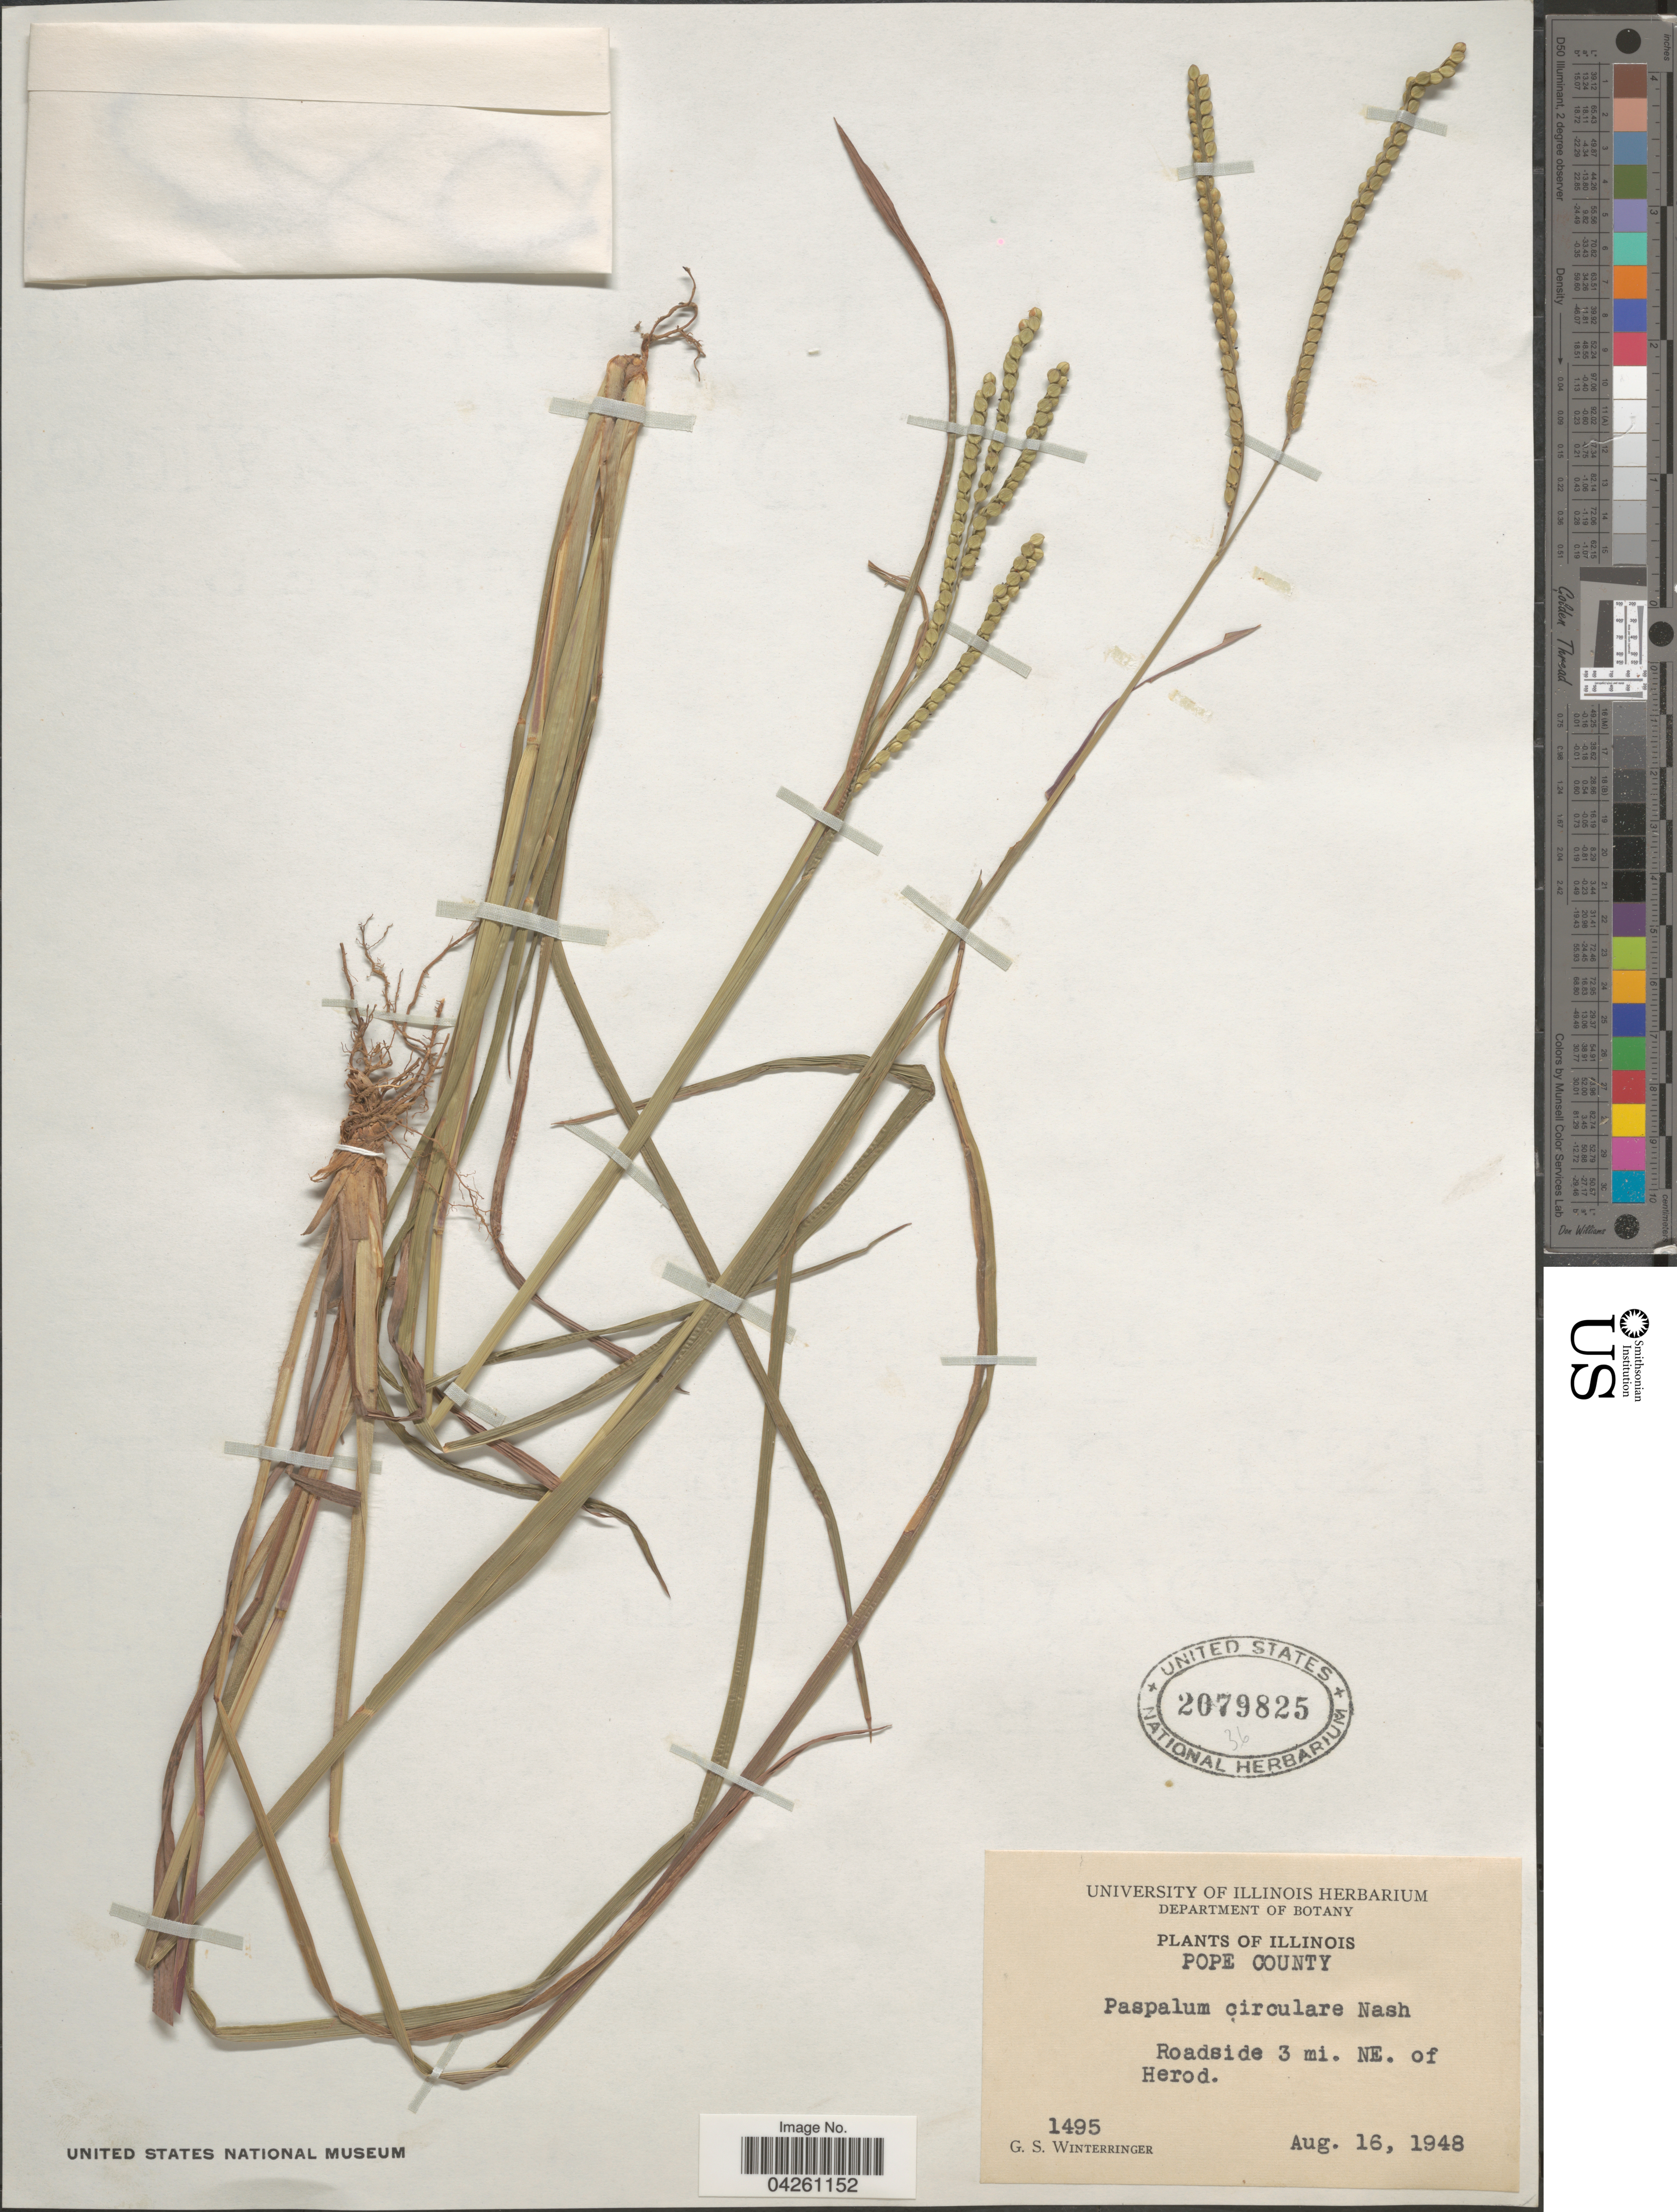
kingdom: Plantae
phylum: Tracheophyta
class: Liliopsida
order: Poales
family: Poaceae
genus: Paspalum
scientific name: Paspalum circulare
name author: Nash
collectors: G. Winterringer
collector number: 1495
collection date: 1948-08-16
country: United States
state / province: Illinois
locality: Pope County. Roadside 3 mi. NE. of Herod.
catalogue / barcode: US 2079825